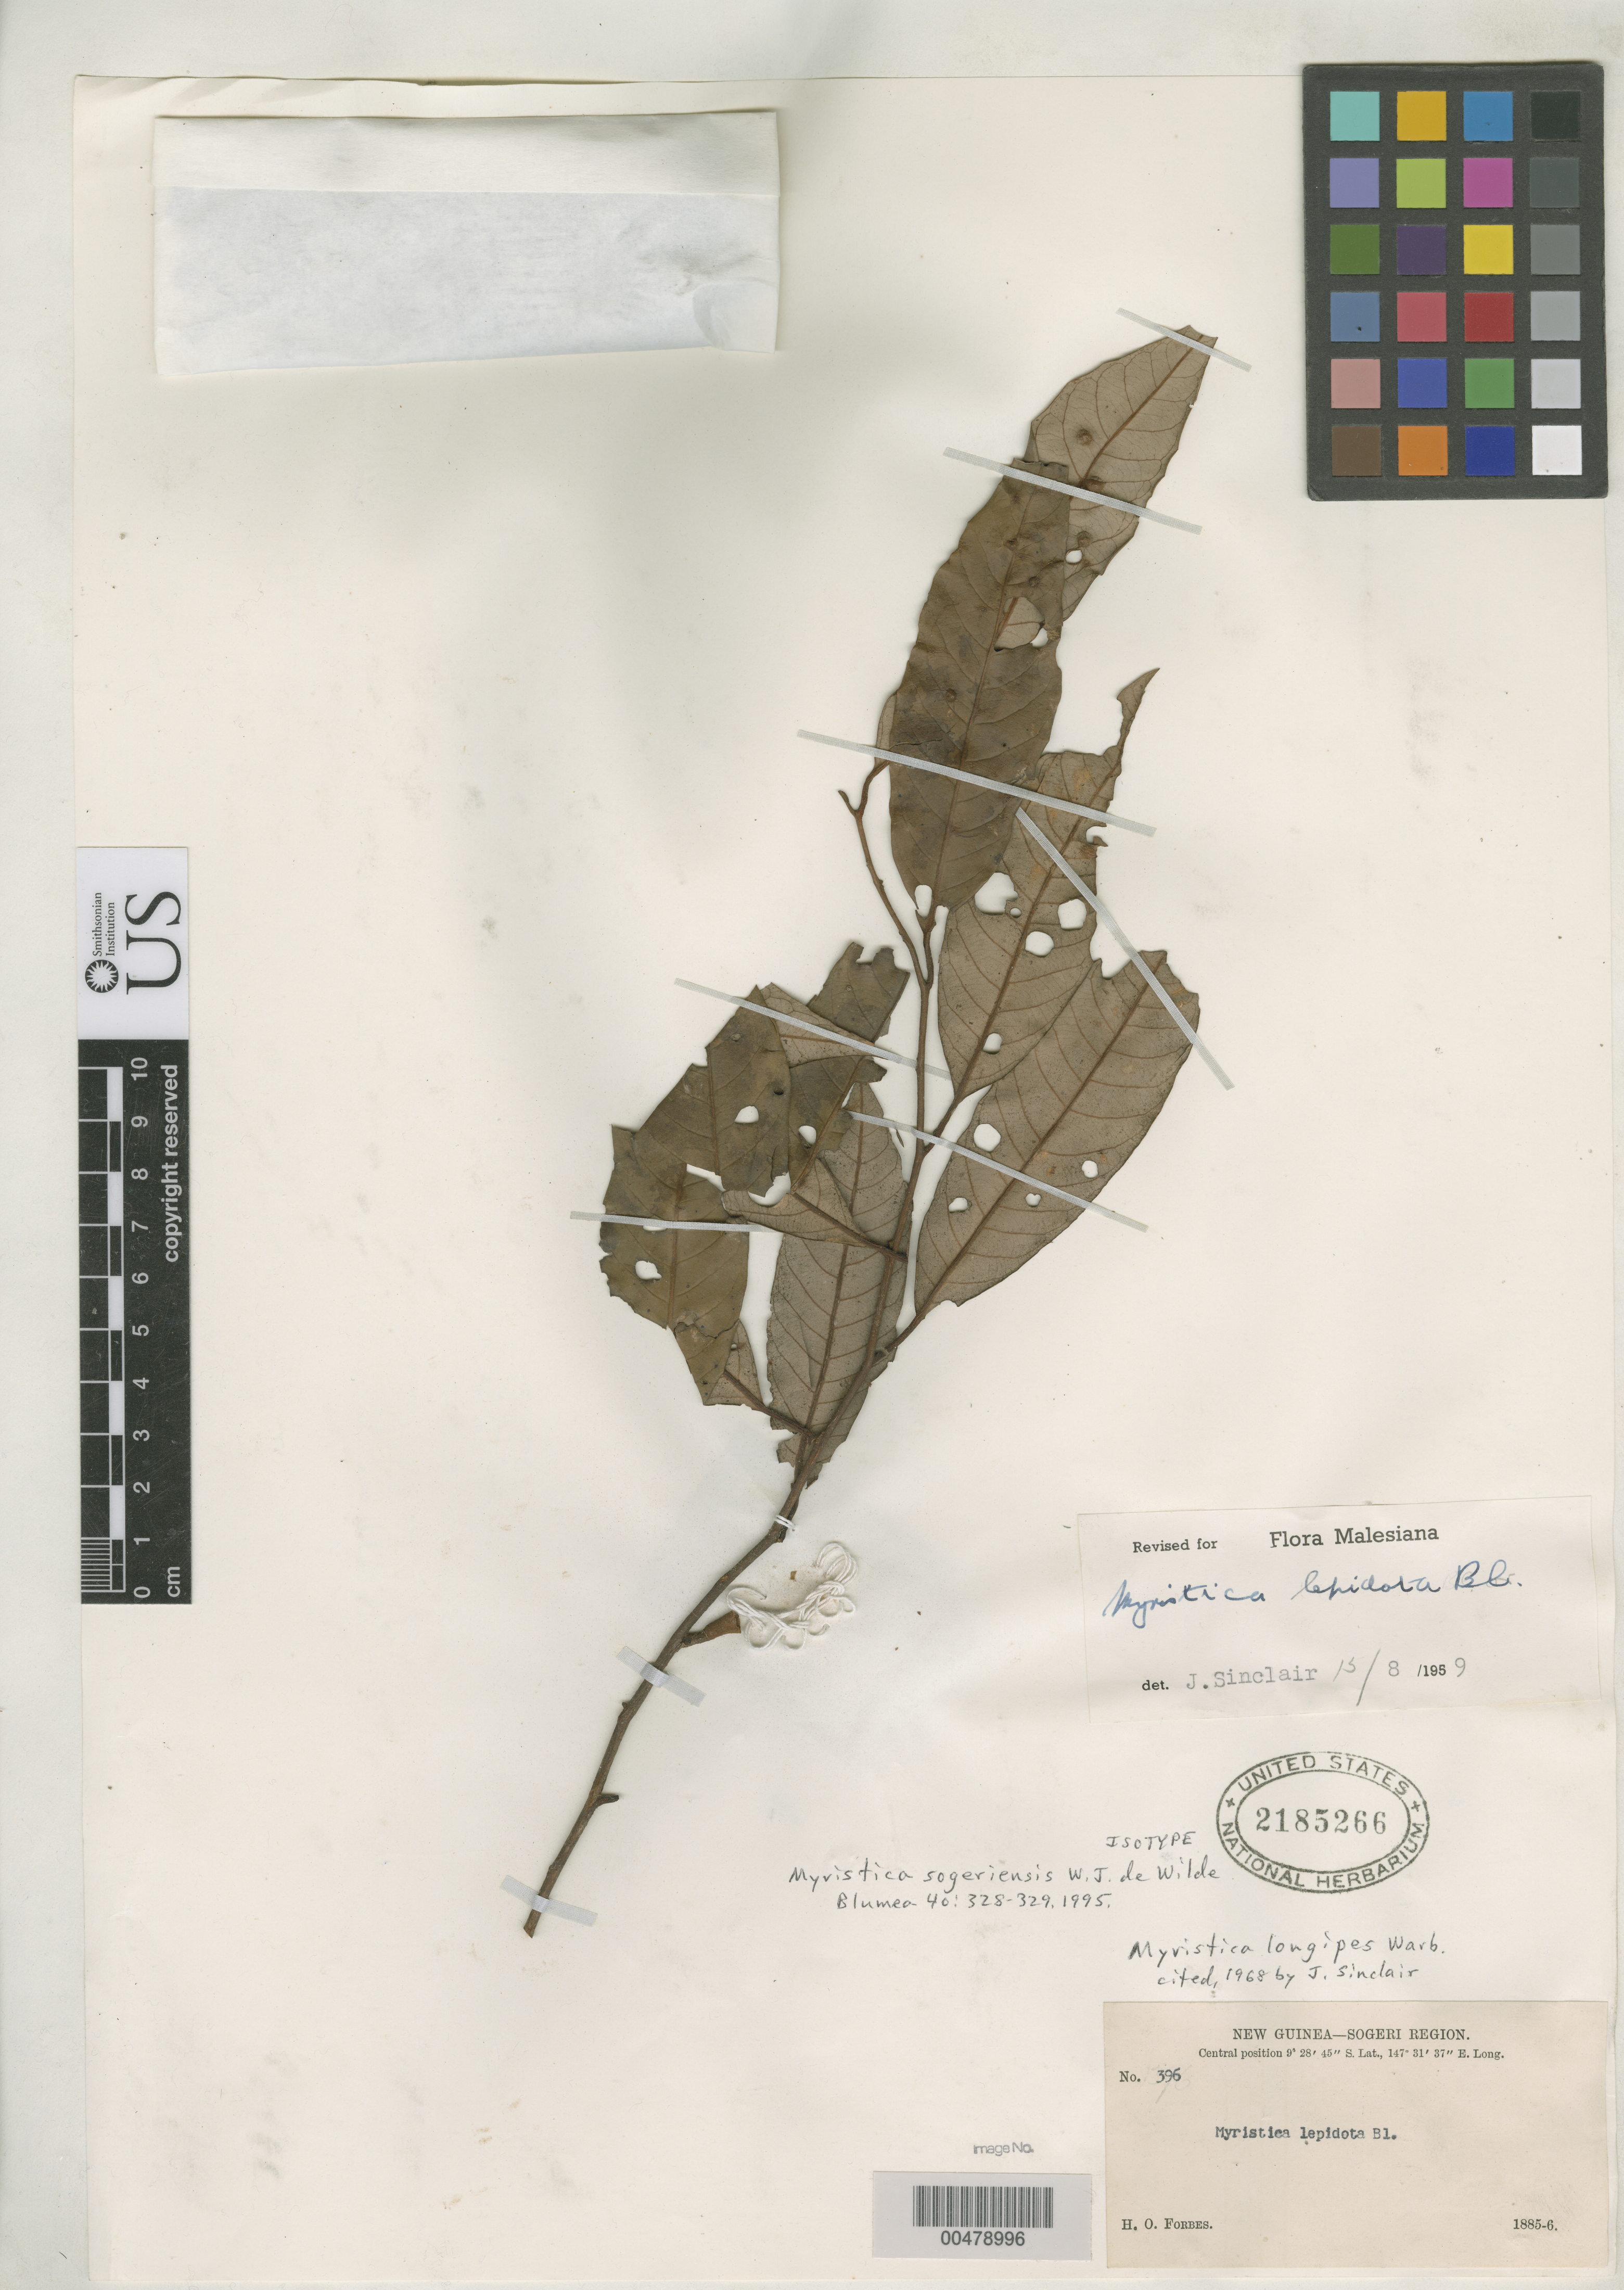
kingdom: Plantae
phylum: Tracheophyta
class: Magnoliopsida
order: Magnoliales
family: Myristicaceae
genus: Myristica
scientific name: Myristica sogeriensis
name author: W.J. de Wilde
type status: Isotype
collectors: H. O. Forbes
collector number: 396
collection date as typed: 1885 to -- --- 1886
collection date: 1885/1886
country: Papua New Guinea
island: New Guinea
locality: Sogeri region.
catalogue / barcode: US 2185266